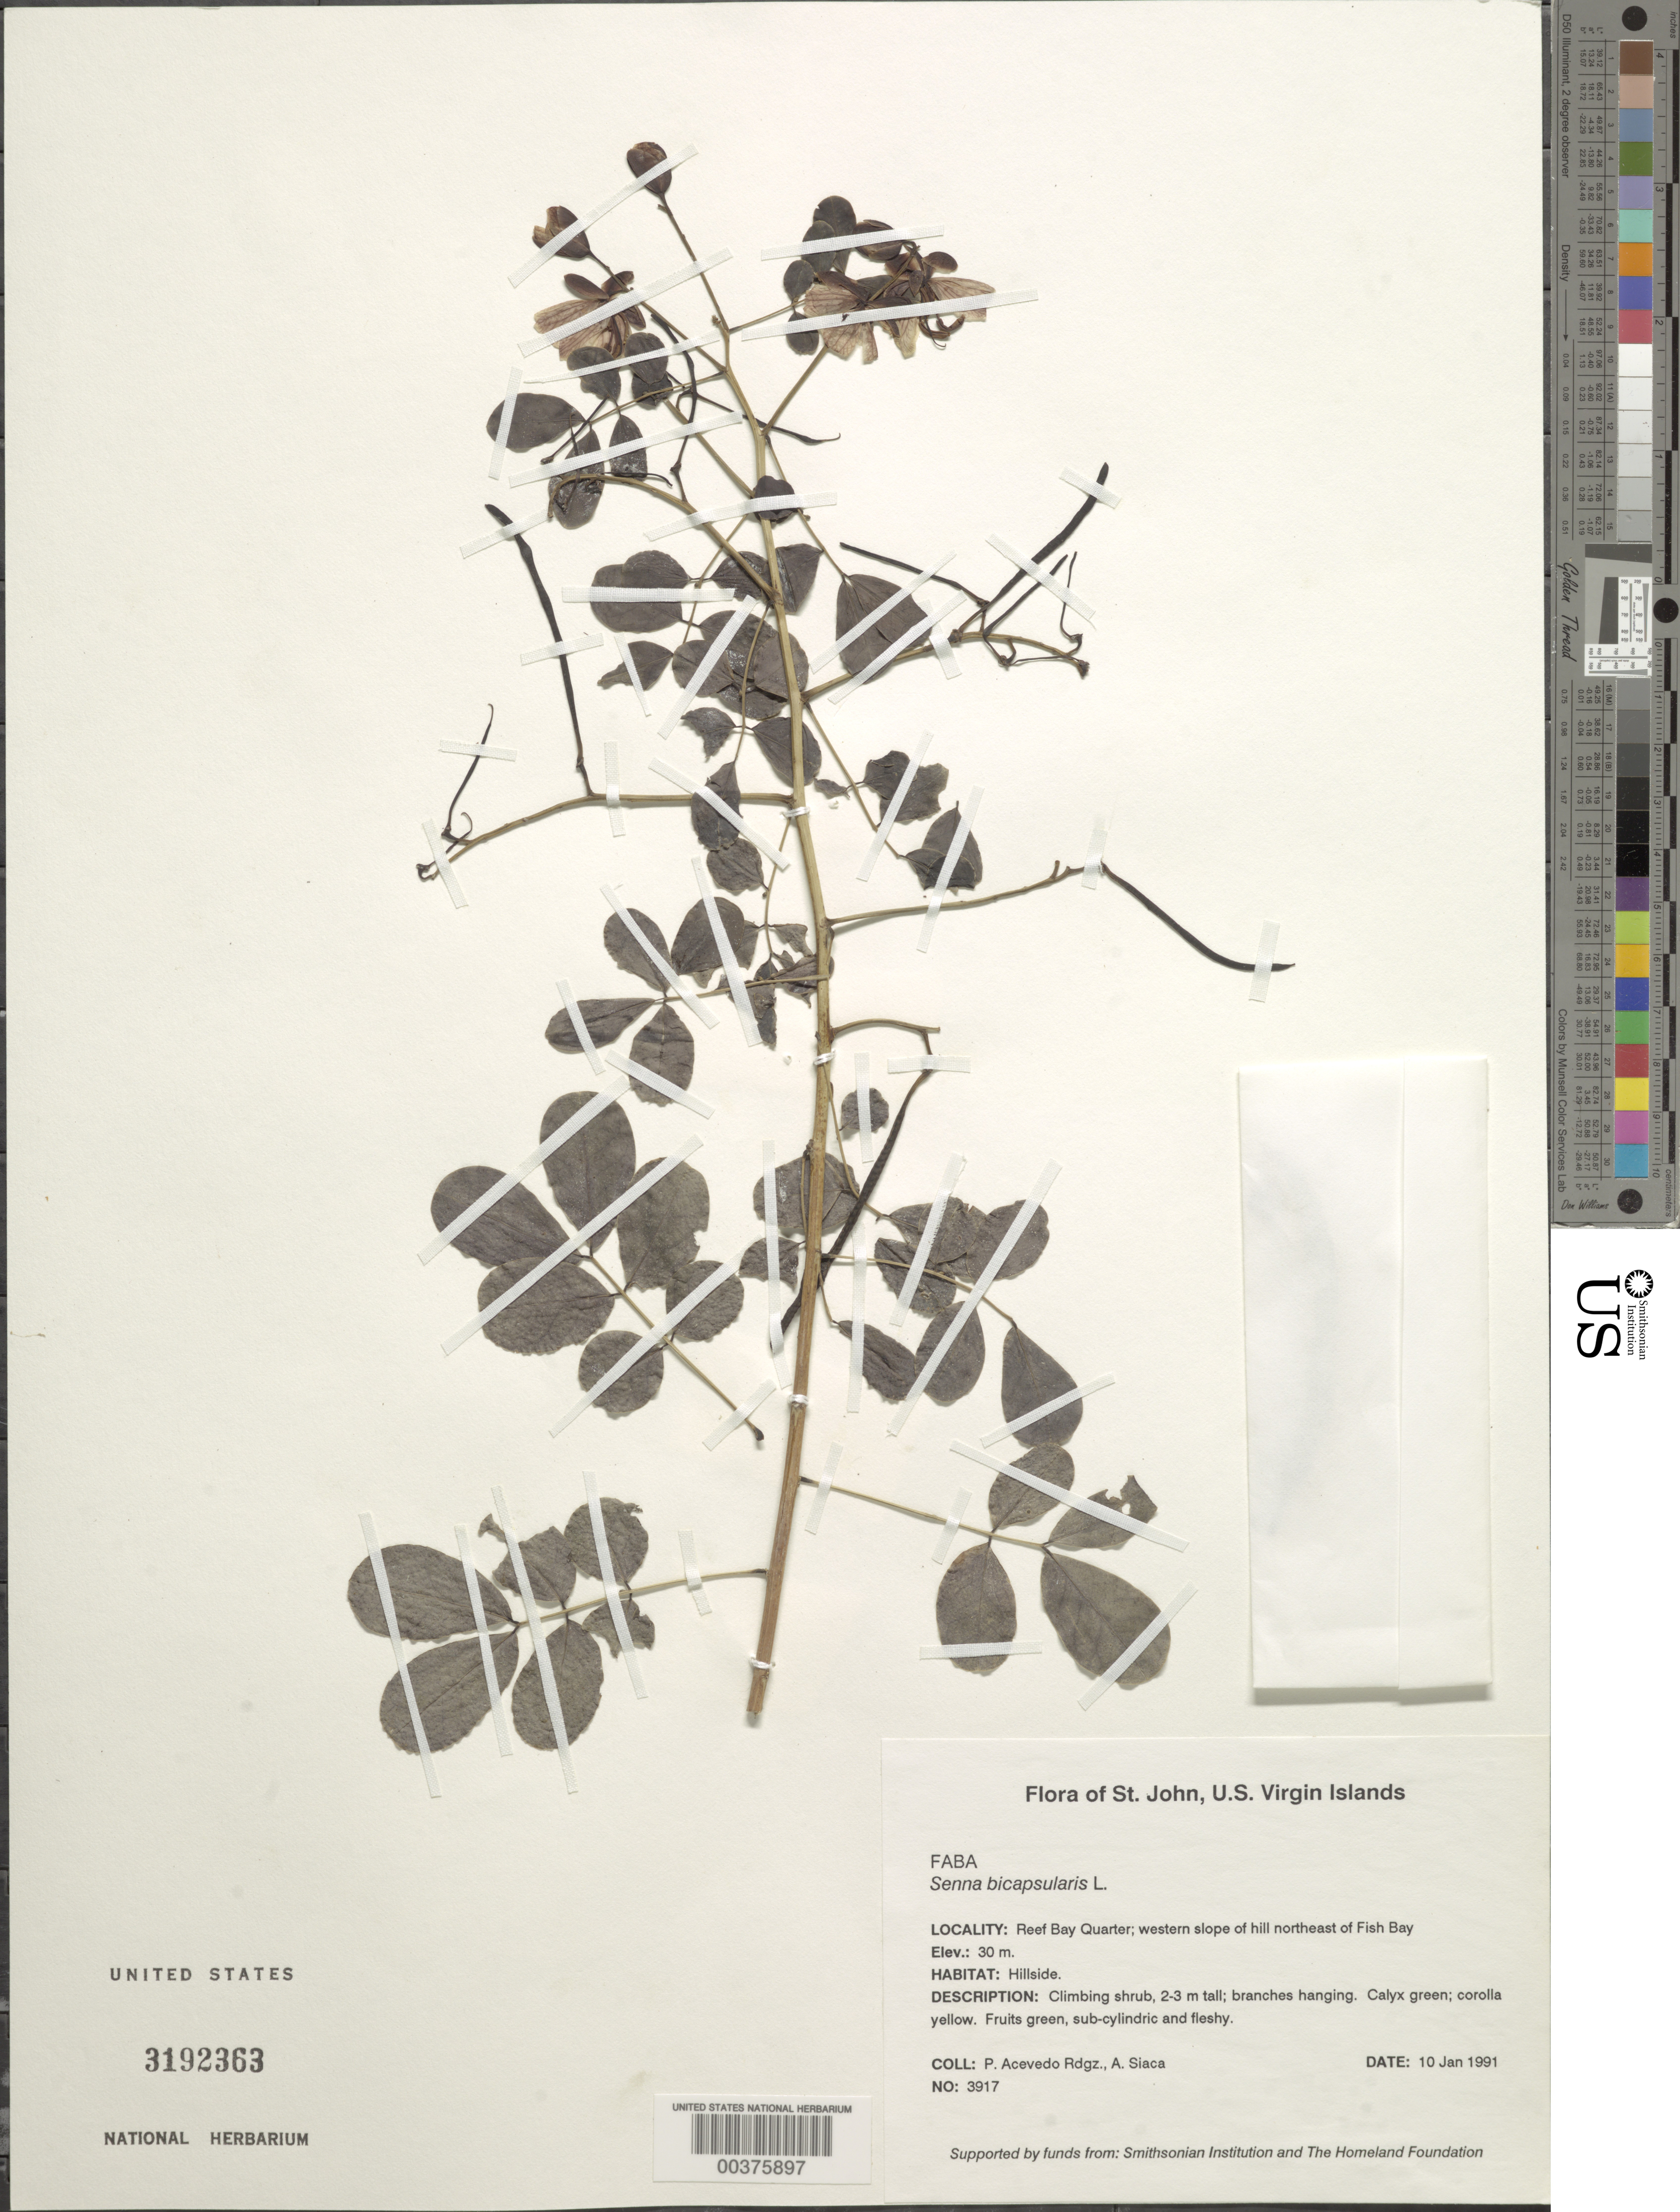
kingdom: Plantae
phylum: Tracheophyta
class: Magnoliopsida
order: Fabales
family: Fabaceae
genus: Senna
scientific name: Senna bicapsularis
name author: (L.) Roxb.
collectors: P. Acevedo-Rodr. & A. Siaca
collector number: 3917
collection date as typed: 10 Jan 1991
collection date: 1991-01-10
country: U.S. Virgin Islands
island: St. John Island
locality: Reef bay quarter; western slope of hill ne of fish bay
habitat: Hillside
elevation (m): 30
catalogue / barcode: US 3192363